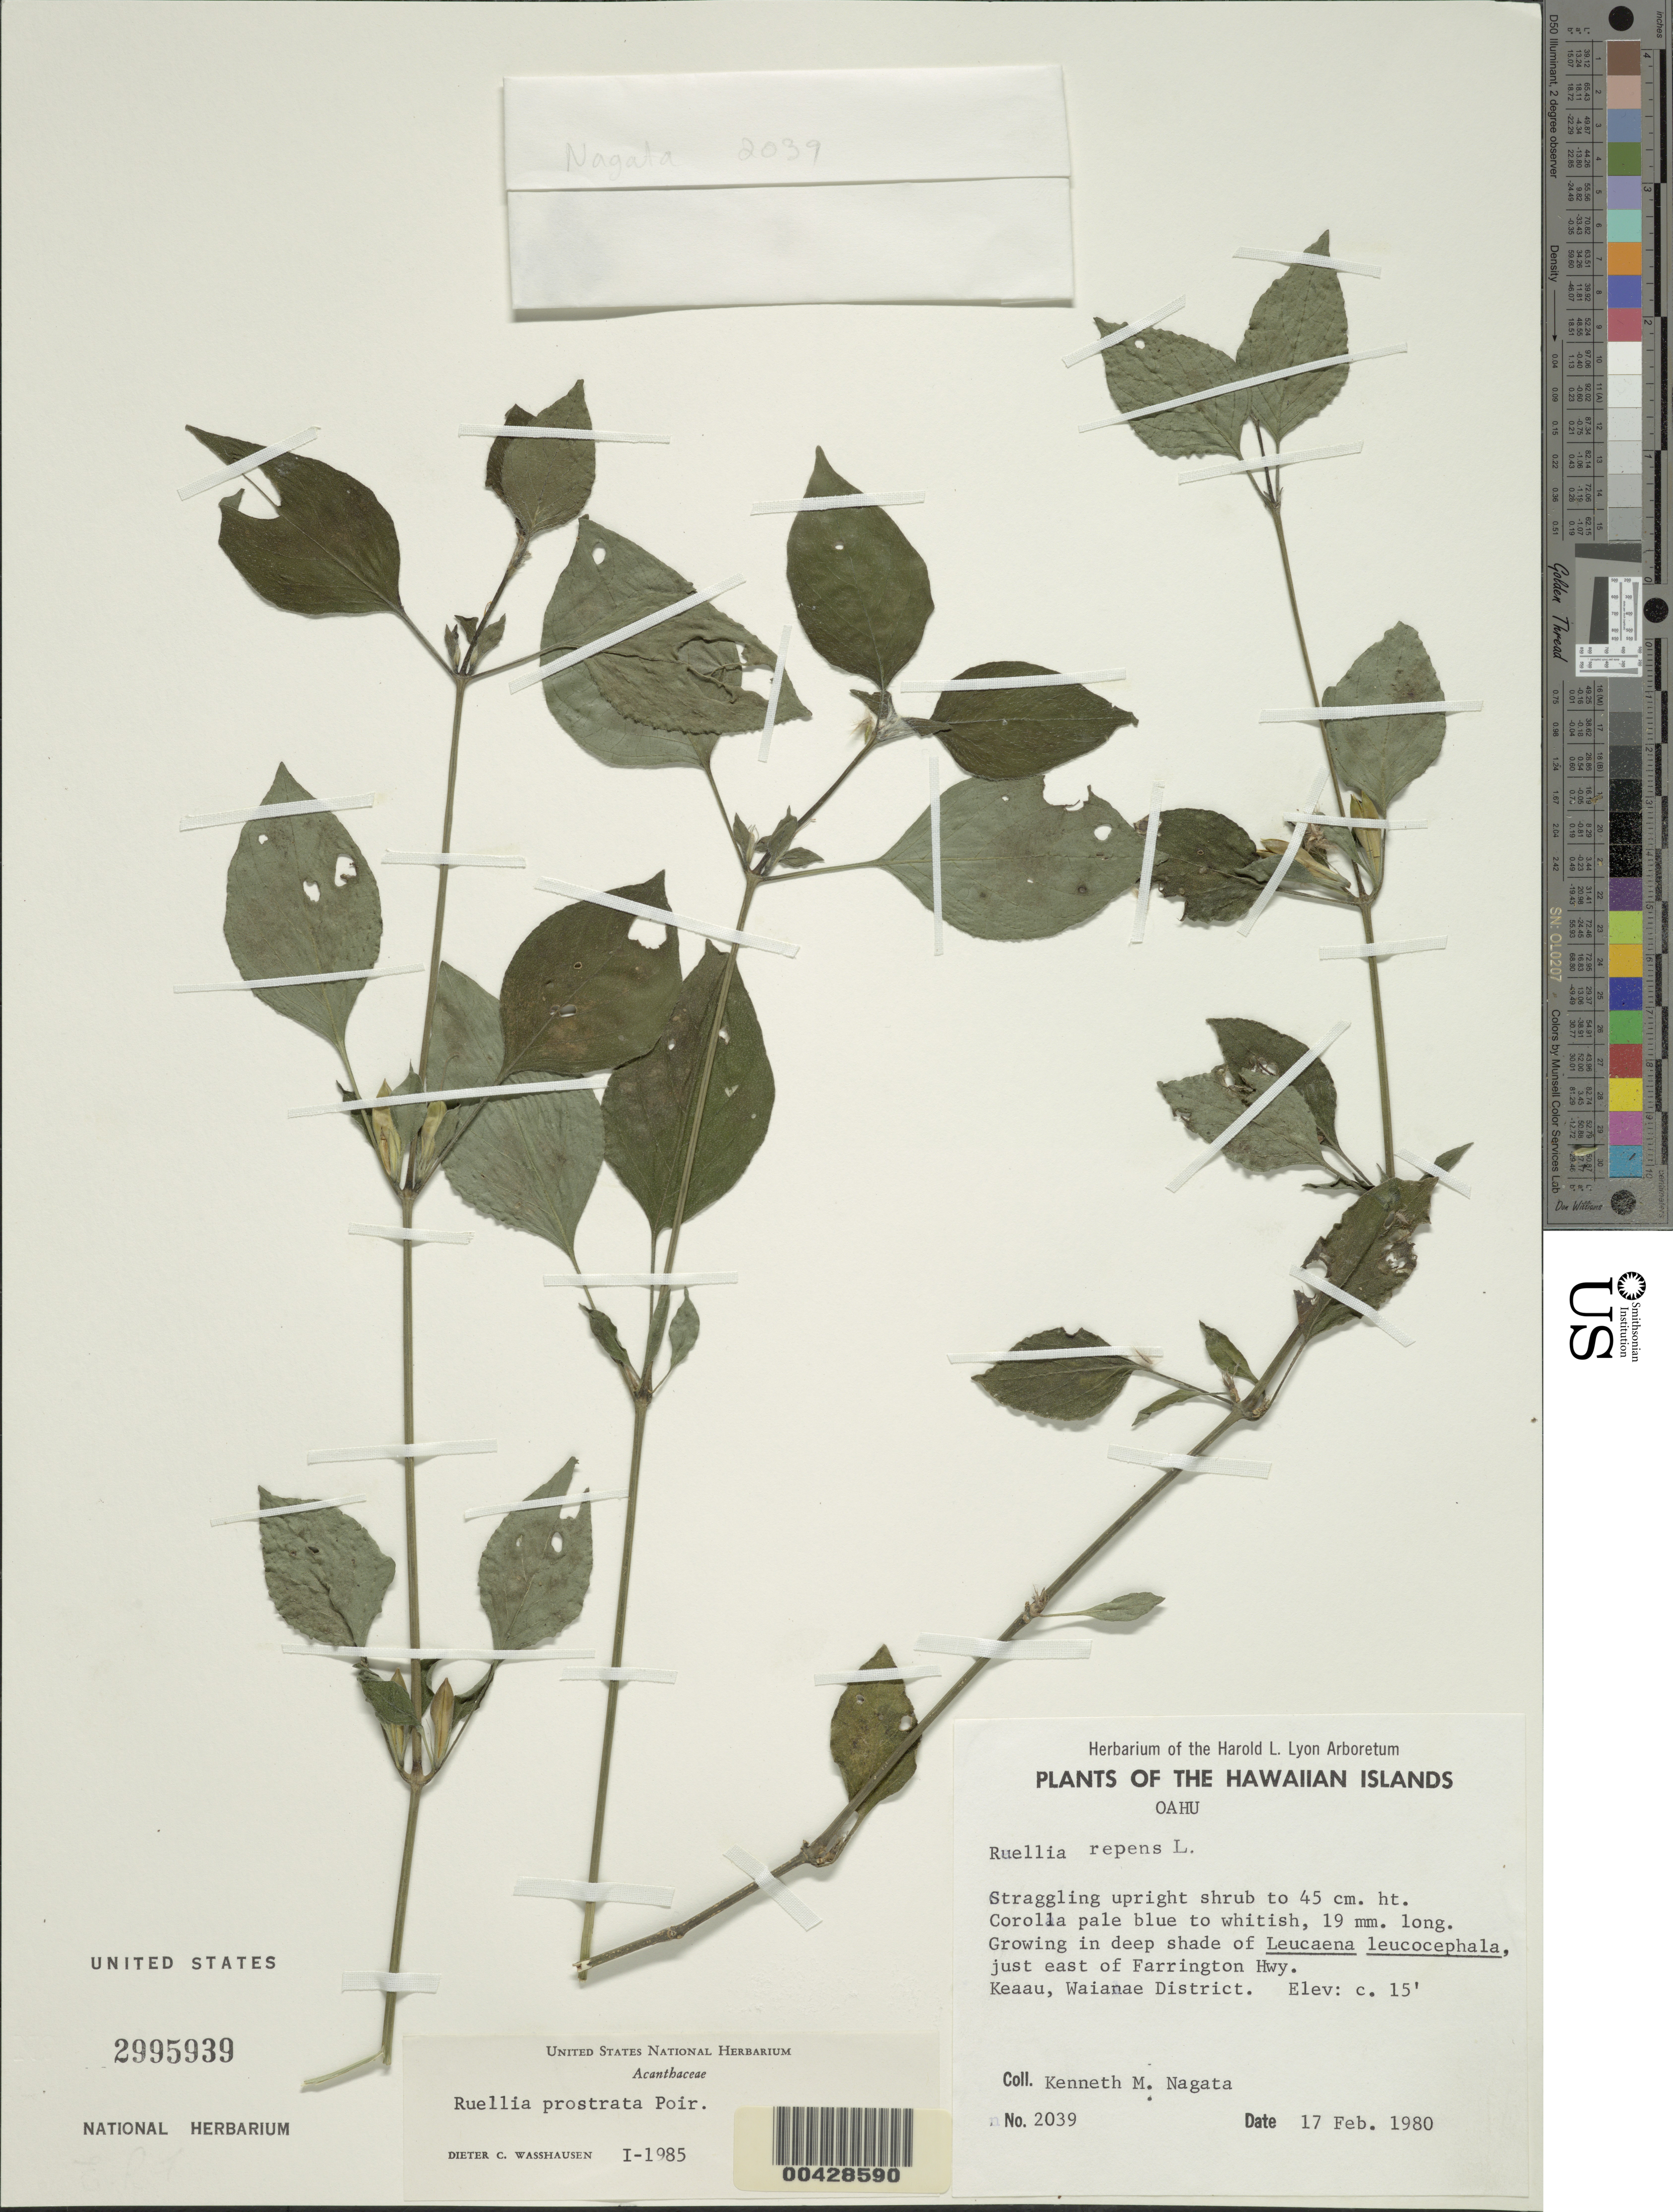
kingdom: Plantae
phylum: Tracheophyta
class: Magnoliopsida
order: Lamiales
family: Acanthaceae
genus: Ruellia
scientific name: Ruellia prostrata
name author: Poir.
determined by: Wasshausen, Dieter C., (BOT), Smithsonian Institution - National Museum of Natural History (UNITED STATES)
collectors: K. Nagata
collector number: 2039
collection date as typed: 17 Feb 1980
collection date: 1980-02-17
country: United States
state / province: Hawaii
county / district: Honolulu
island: Oahu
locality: E of Farrington Hwy., Keaau, Waianae District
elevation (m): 5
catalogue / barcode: US 2995939